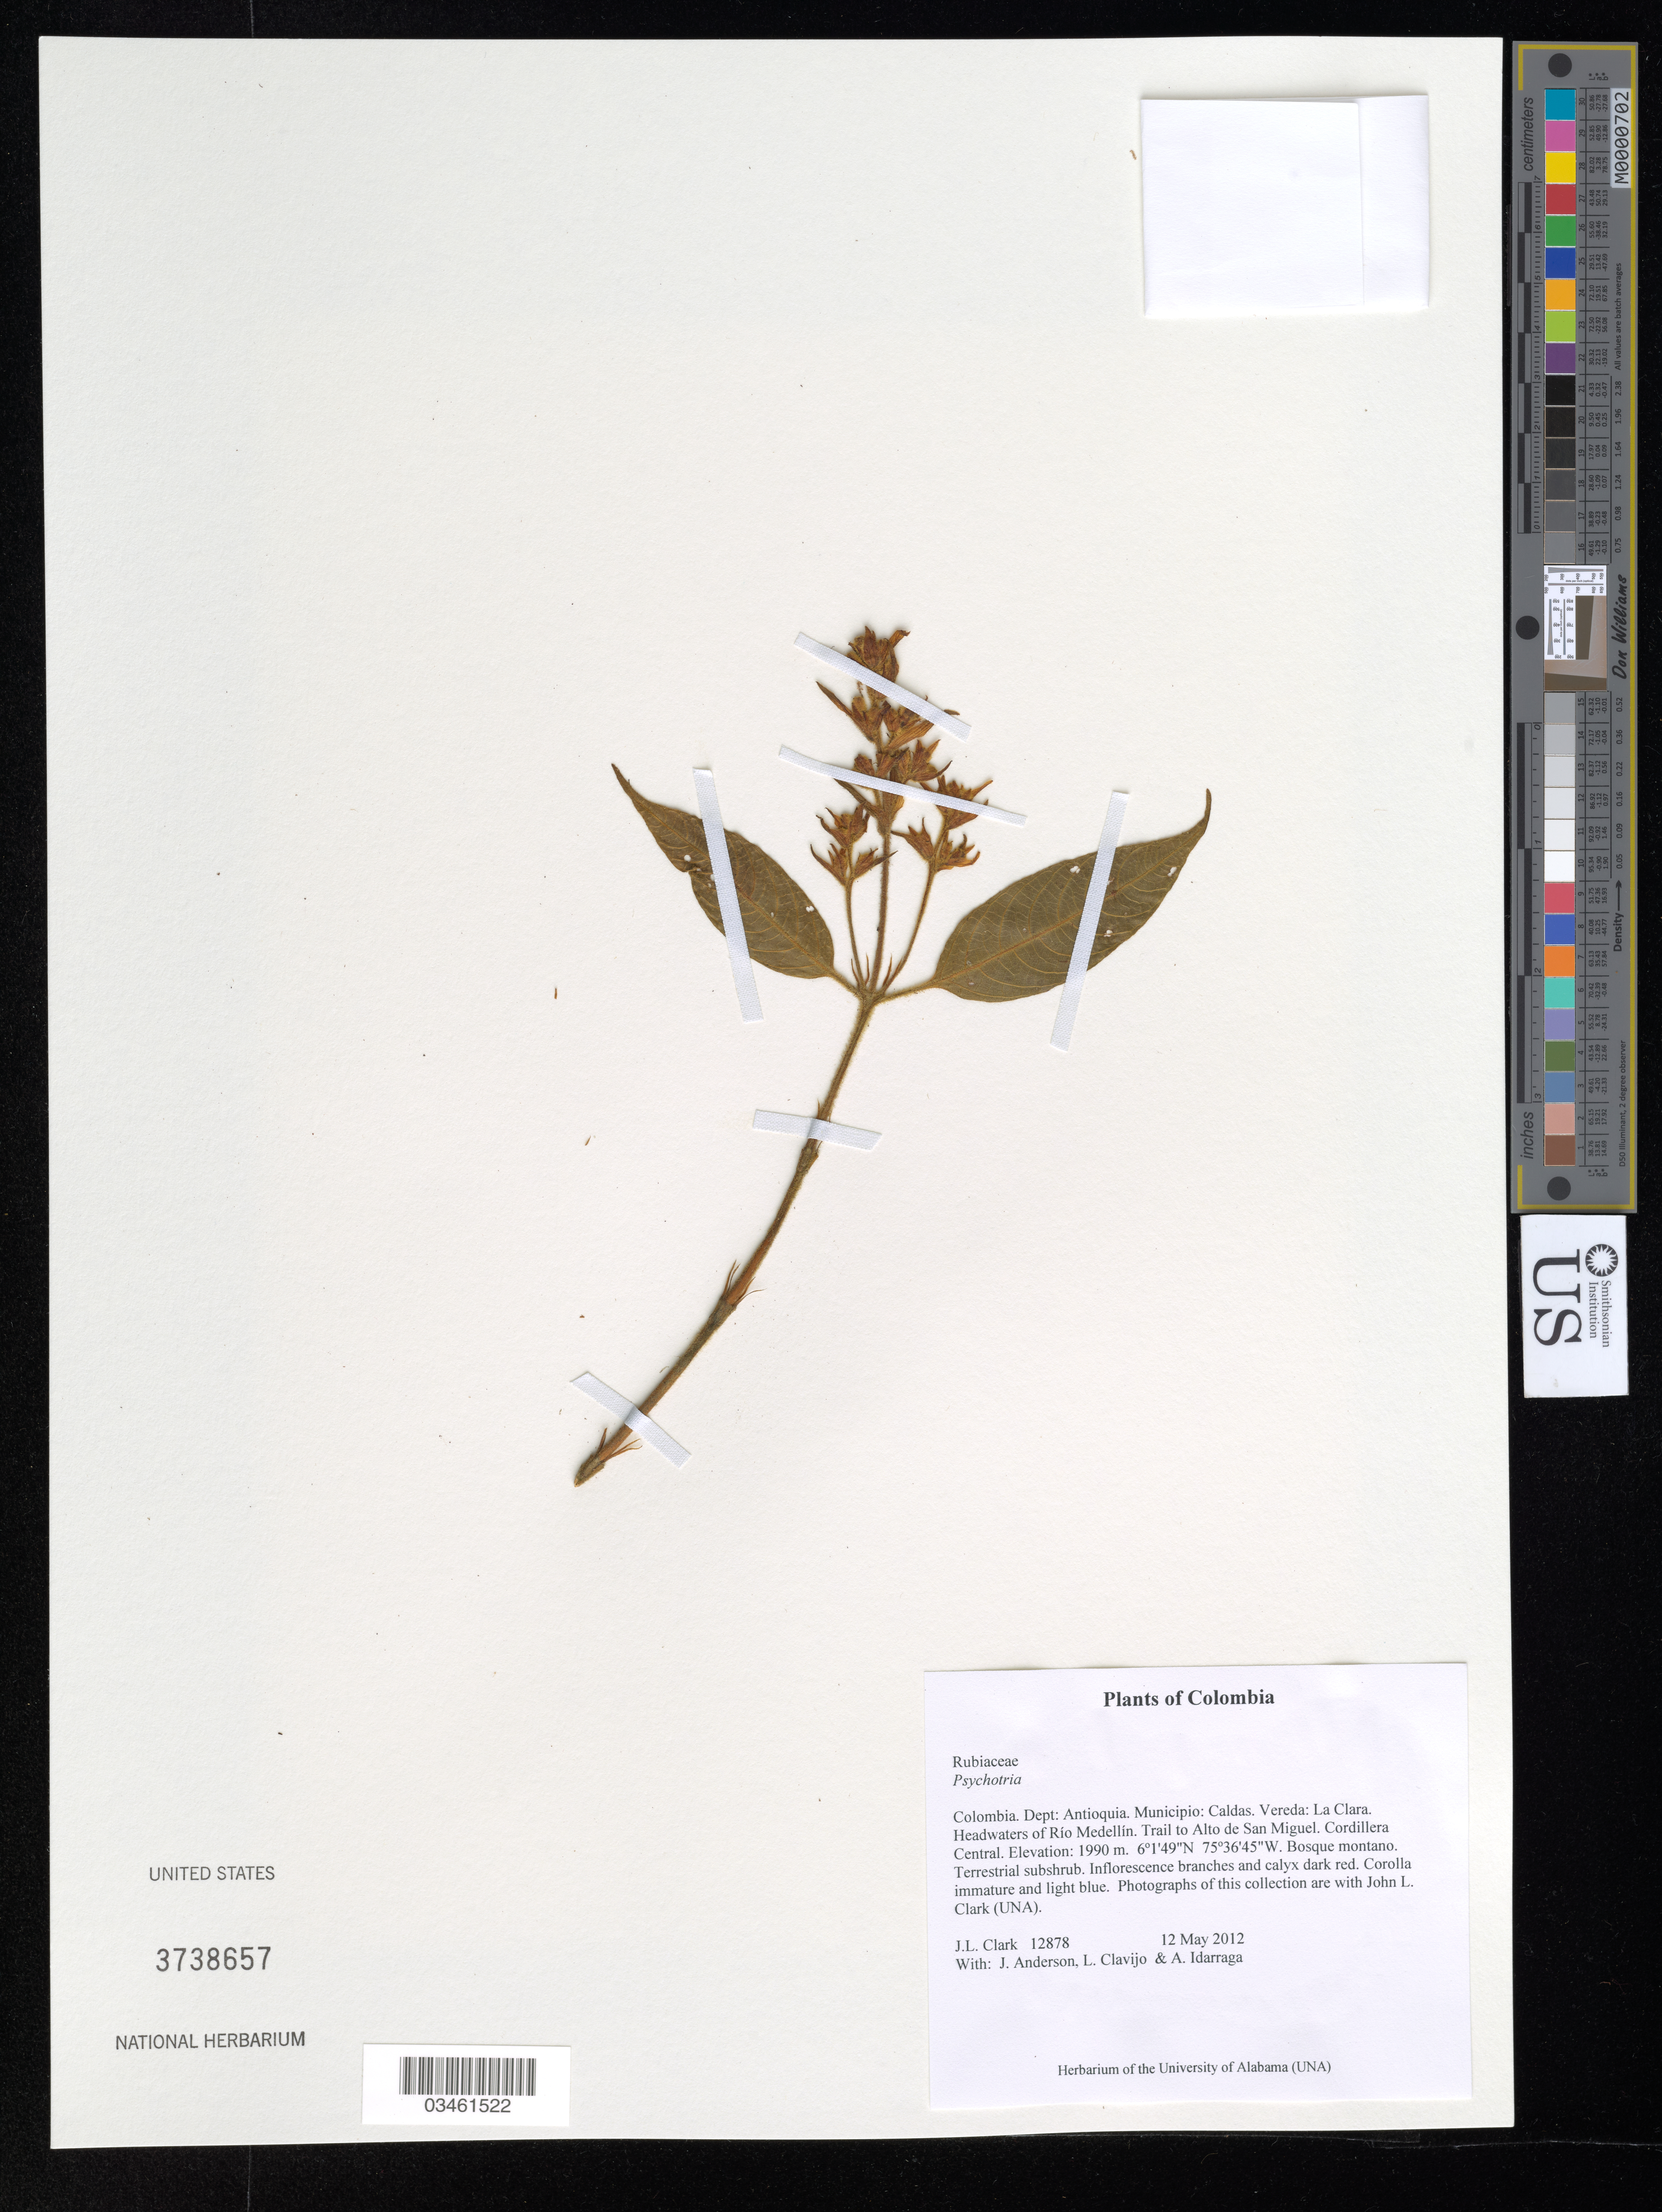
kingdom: Plantae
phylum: Tracheophyta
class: Magnoliopsida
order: Gentianales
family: Rubiaceae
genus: Psychotria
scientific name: Psychotria sp.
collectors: J. L. Clark, J. Anderson, L. Clavijo & A. Idarraga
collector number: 12878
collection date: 2012-05-12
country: Colombia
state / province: Antioquia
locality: Dept: Antioquia. Municipio: Caldas. Vereda: La Clara. Headwaters of Río Medellín. Trail to Alto de San Miguel. Cordillera Central.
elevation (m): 1990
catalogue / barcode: US 3738657